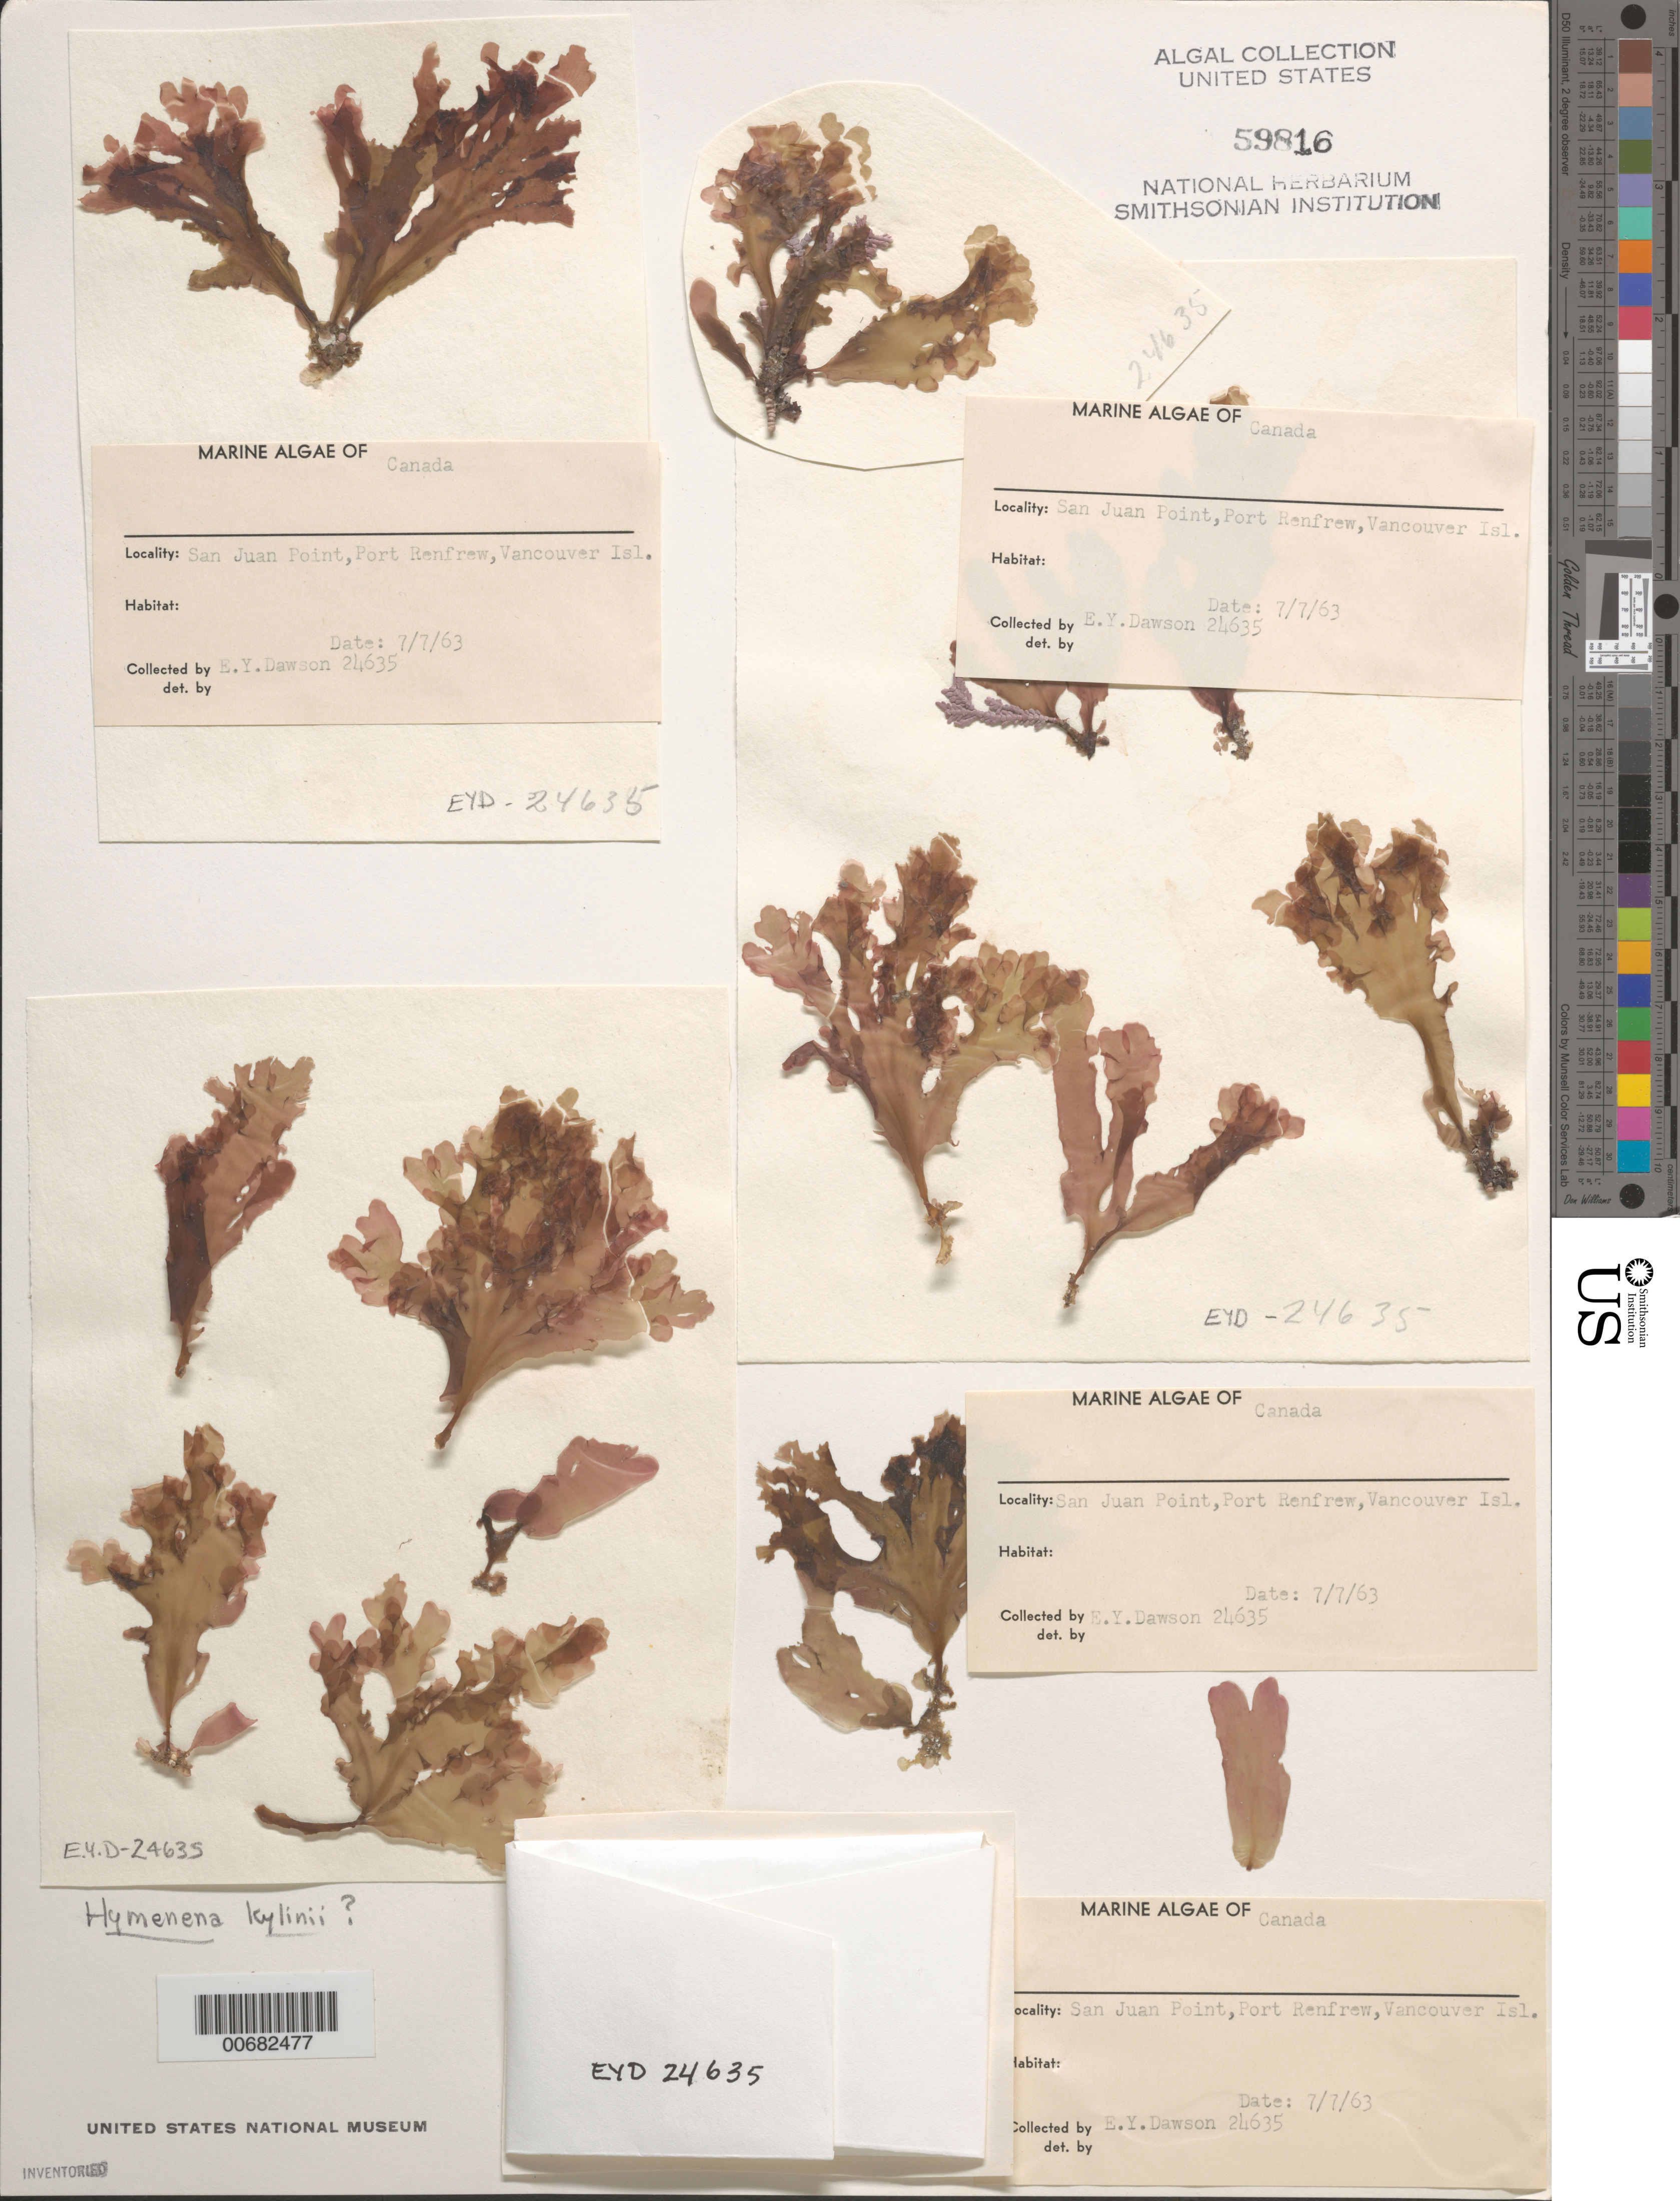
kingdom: Plantae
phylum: Rhodophyta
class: Florideophyceae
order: Ceramiales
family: Delesseriaceae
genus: Hymenena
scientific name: Hymenena flabelligera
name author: (J. Agardh) Kylin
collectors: E. Y. Dawson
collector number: EYD 24635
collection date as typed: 07 Jul 1963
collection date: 1963-07-07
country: Canada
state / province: British Columbia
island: Vancouver Island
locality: San Juan Point, Port Renfrew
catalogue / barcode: US 59816